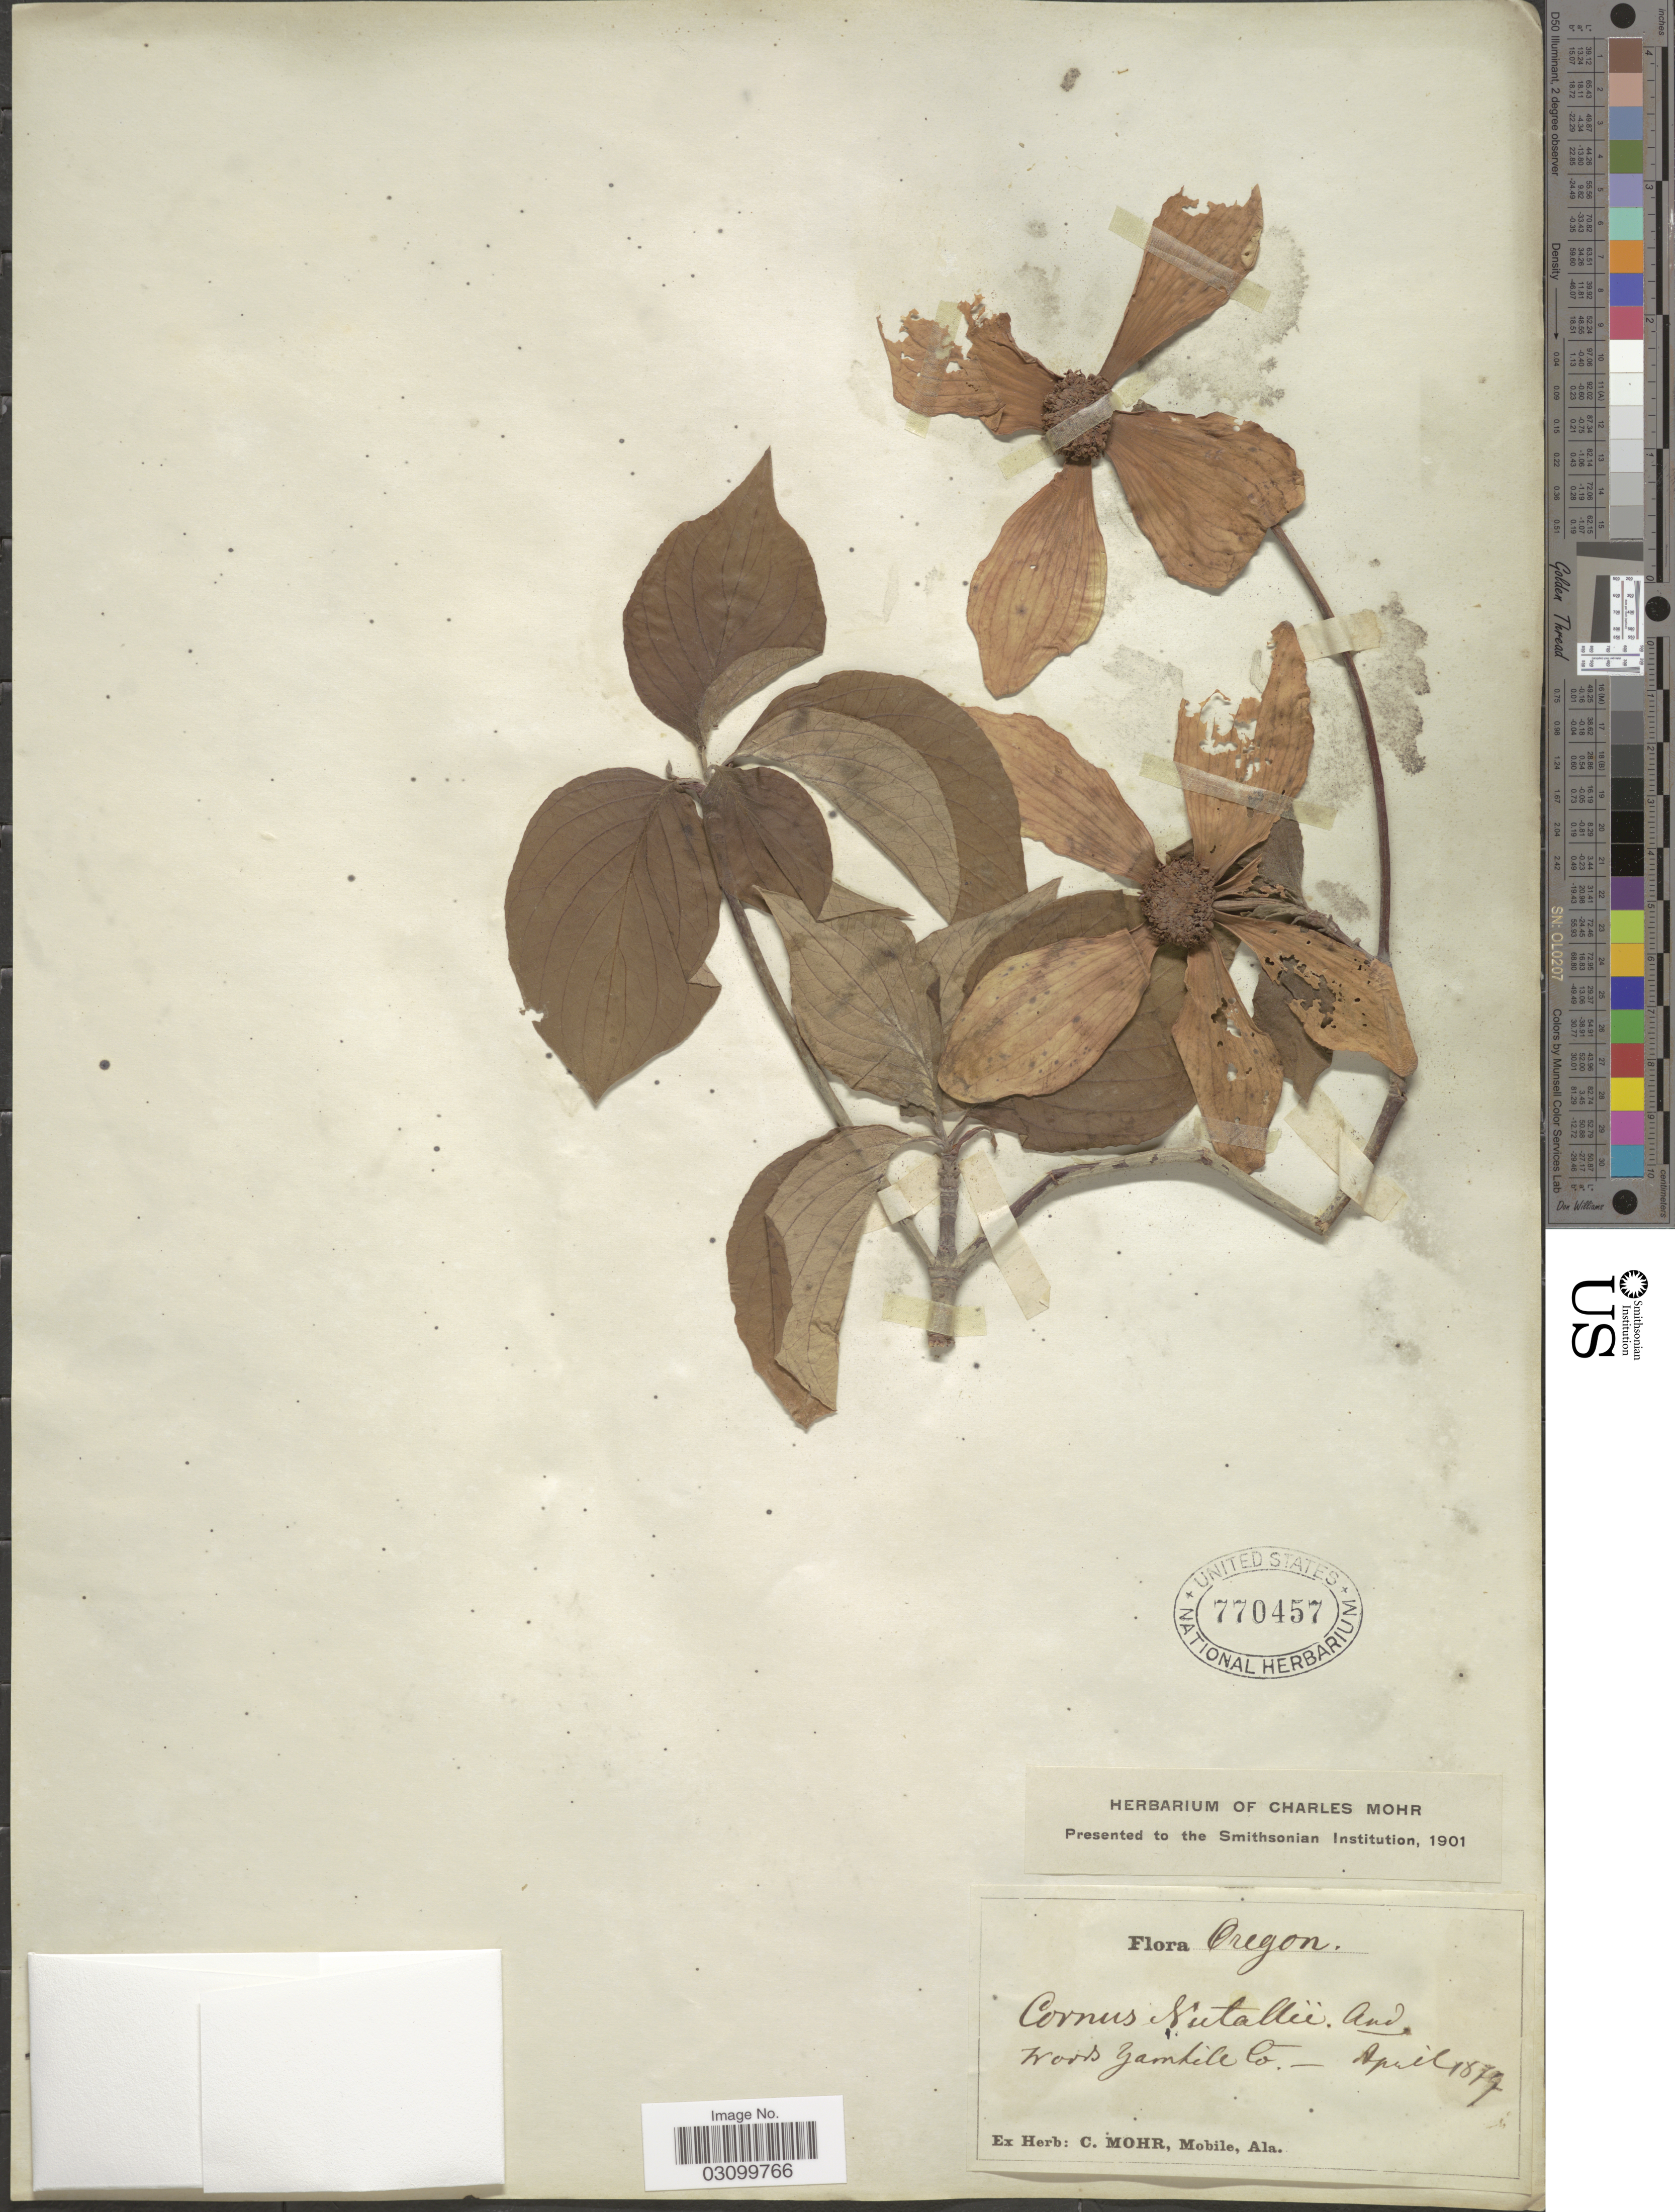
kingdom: Plantae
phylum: Tracheophyta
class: Magnoliopsida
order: Cornales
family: Cornaceae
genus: Cornus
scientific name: Cornus nuttallii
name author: Audubon ex Torr. & A. Gray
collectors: ex herb. C. Mohr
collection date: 1879-04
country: United States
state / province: Oregon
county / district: Yamhill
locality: Woods Yamhill Co.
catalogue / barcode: US 770457